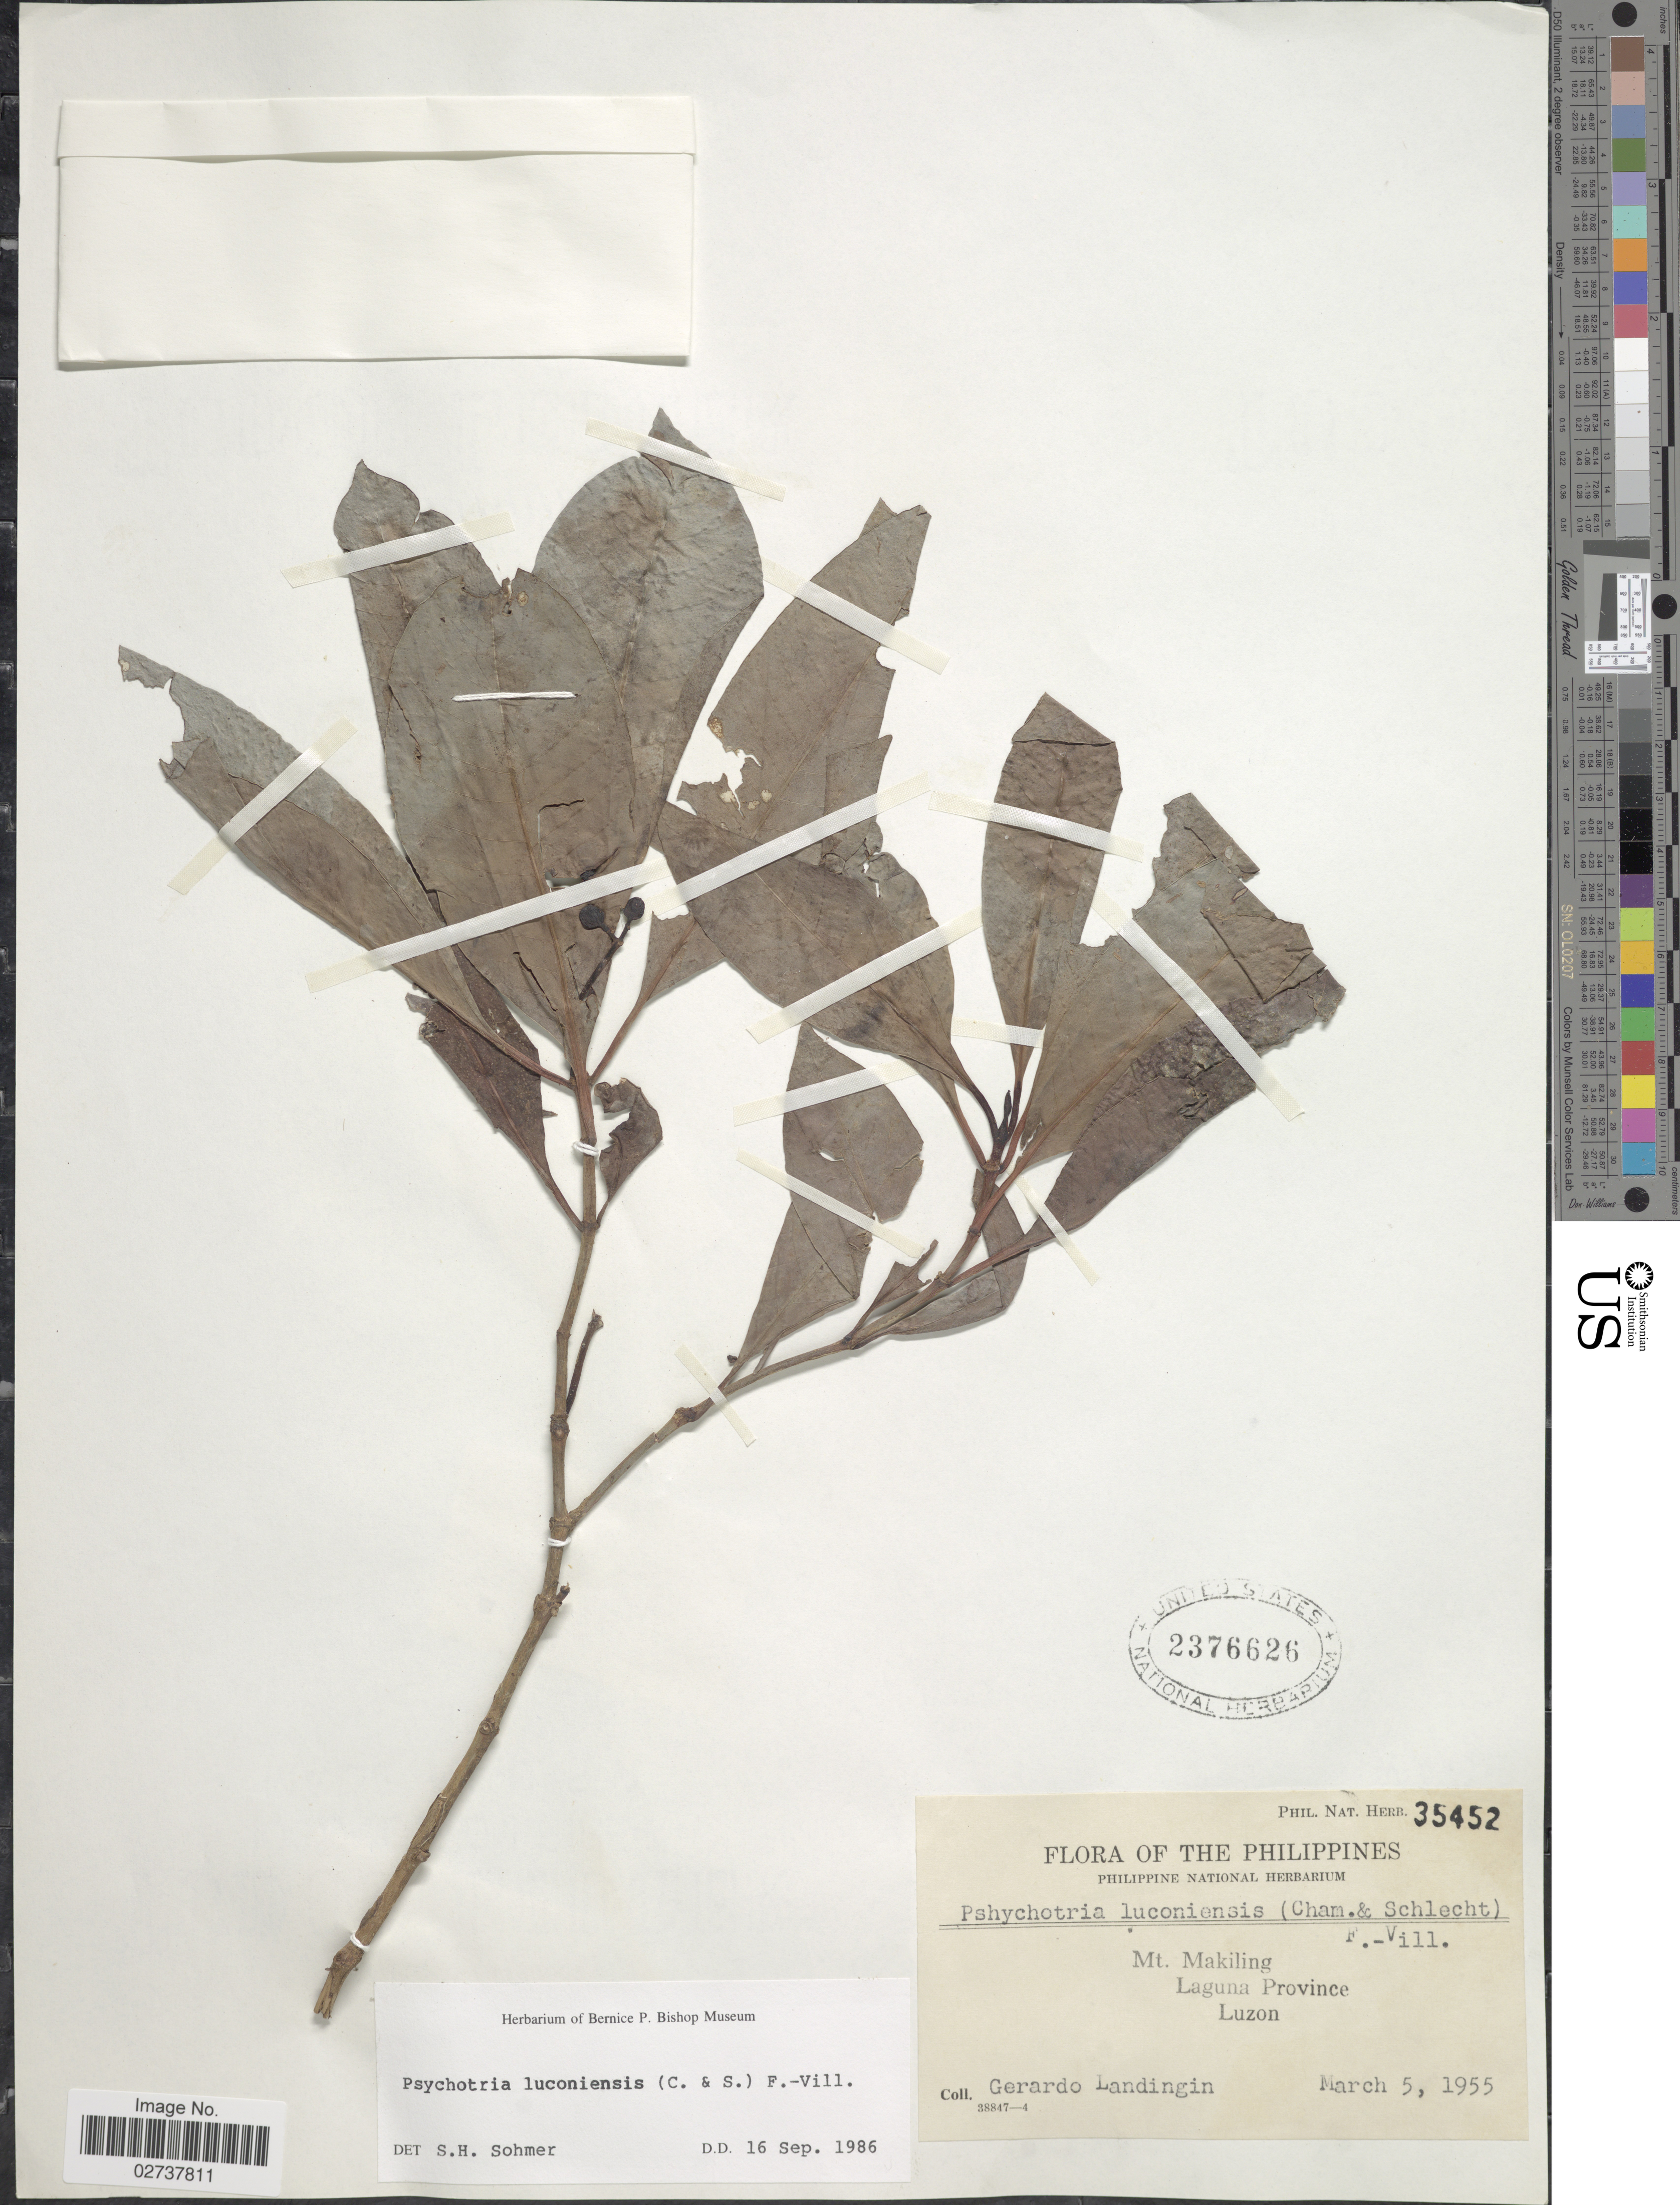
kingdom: Plantae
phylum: Tracheophyta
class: Magnoliopsida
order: Gentianales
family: Rubiaceae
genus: Psychotria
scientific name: Psychotria luzoniensis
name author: (Cham. & Schltdl.) Fern.-Vill.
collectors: G. Landingin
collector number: Phil. Nat. Herb. 35452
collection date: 1955-03-05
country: Philippines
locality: Mt. Makiling Laguna Province Luzon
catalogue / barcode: US 2376626